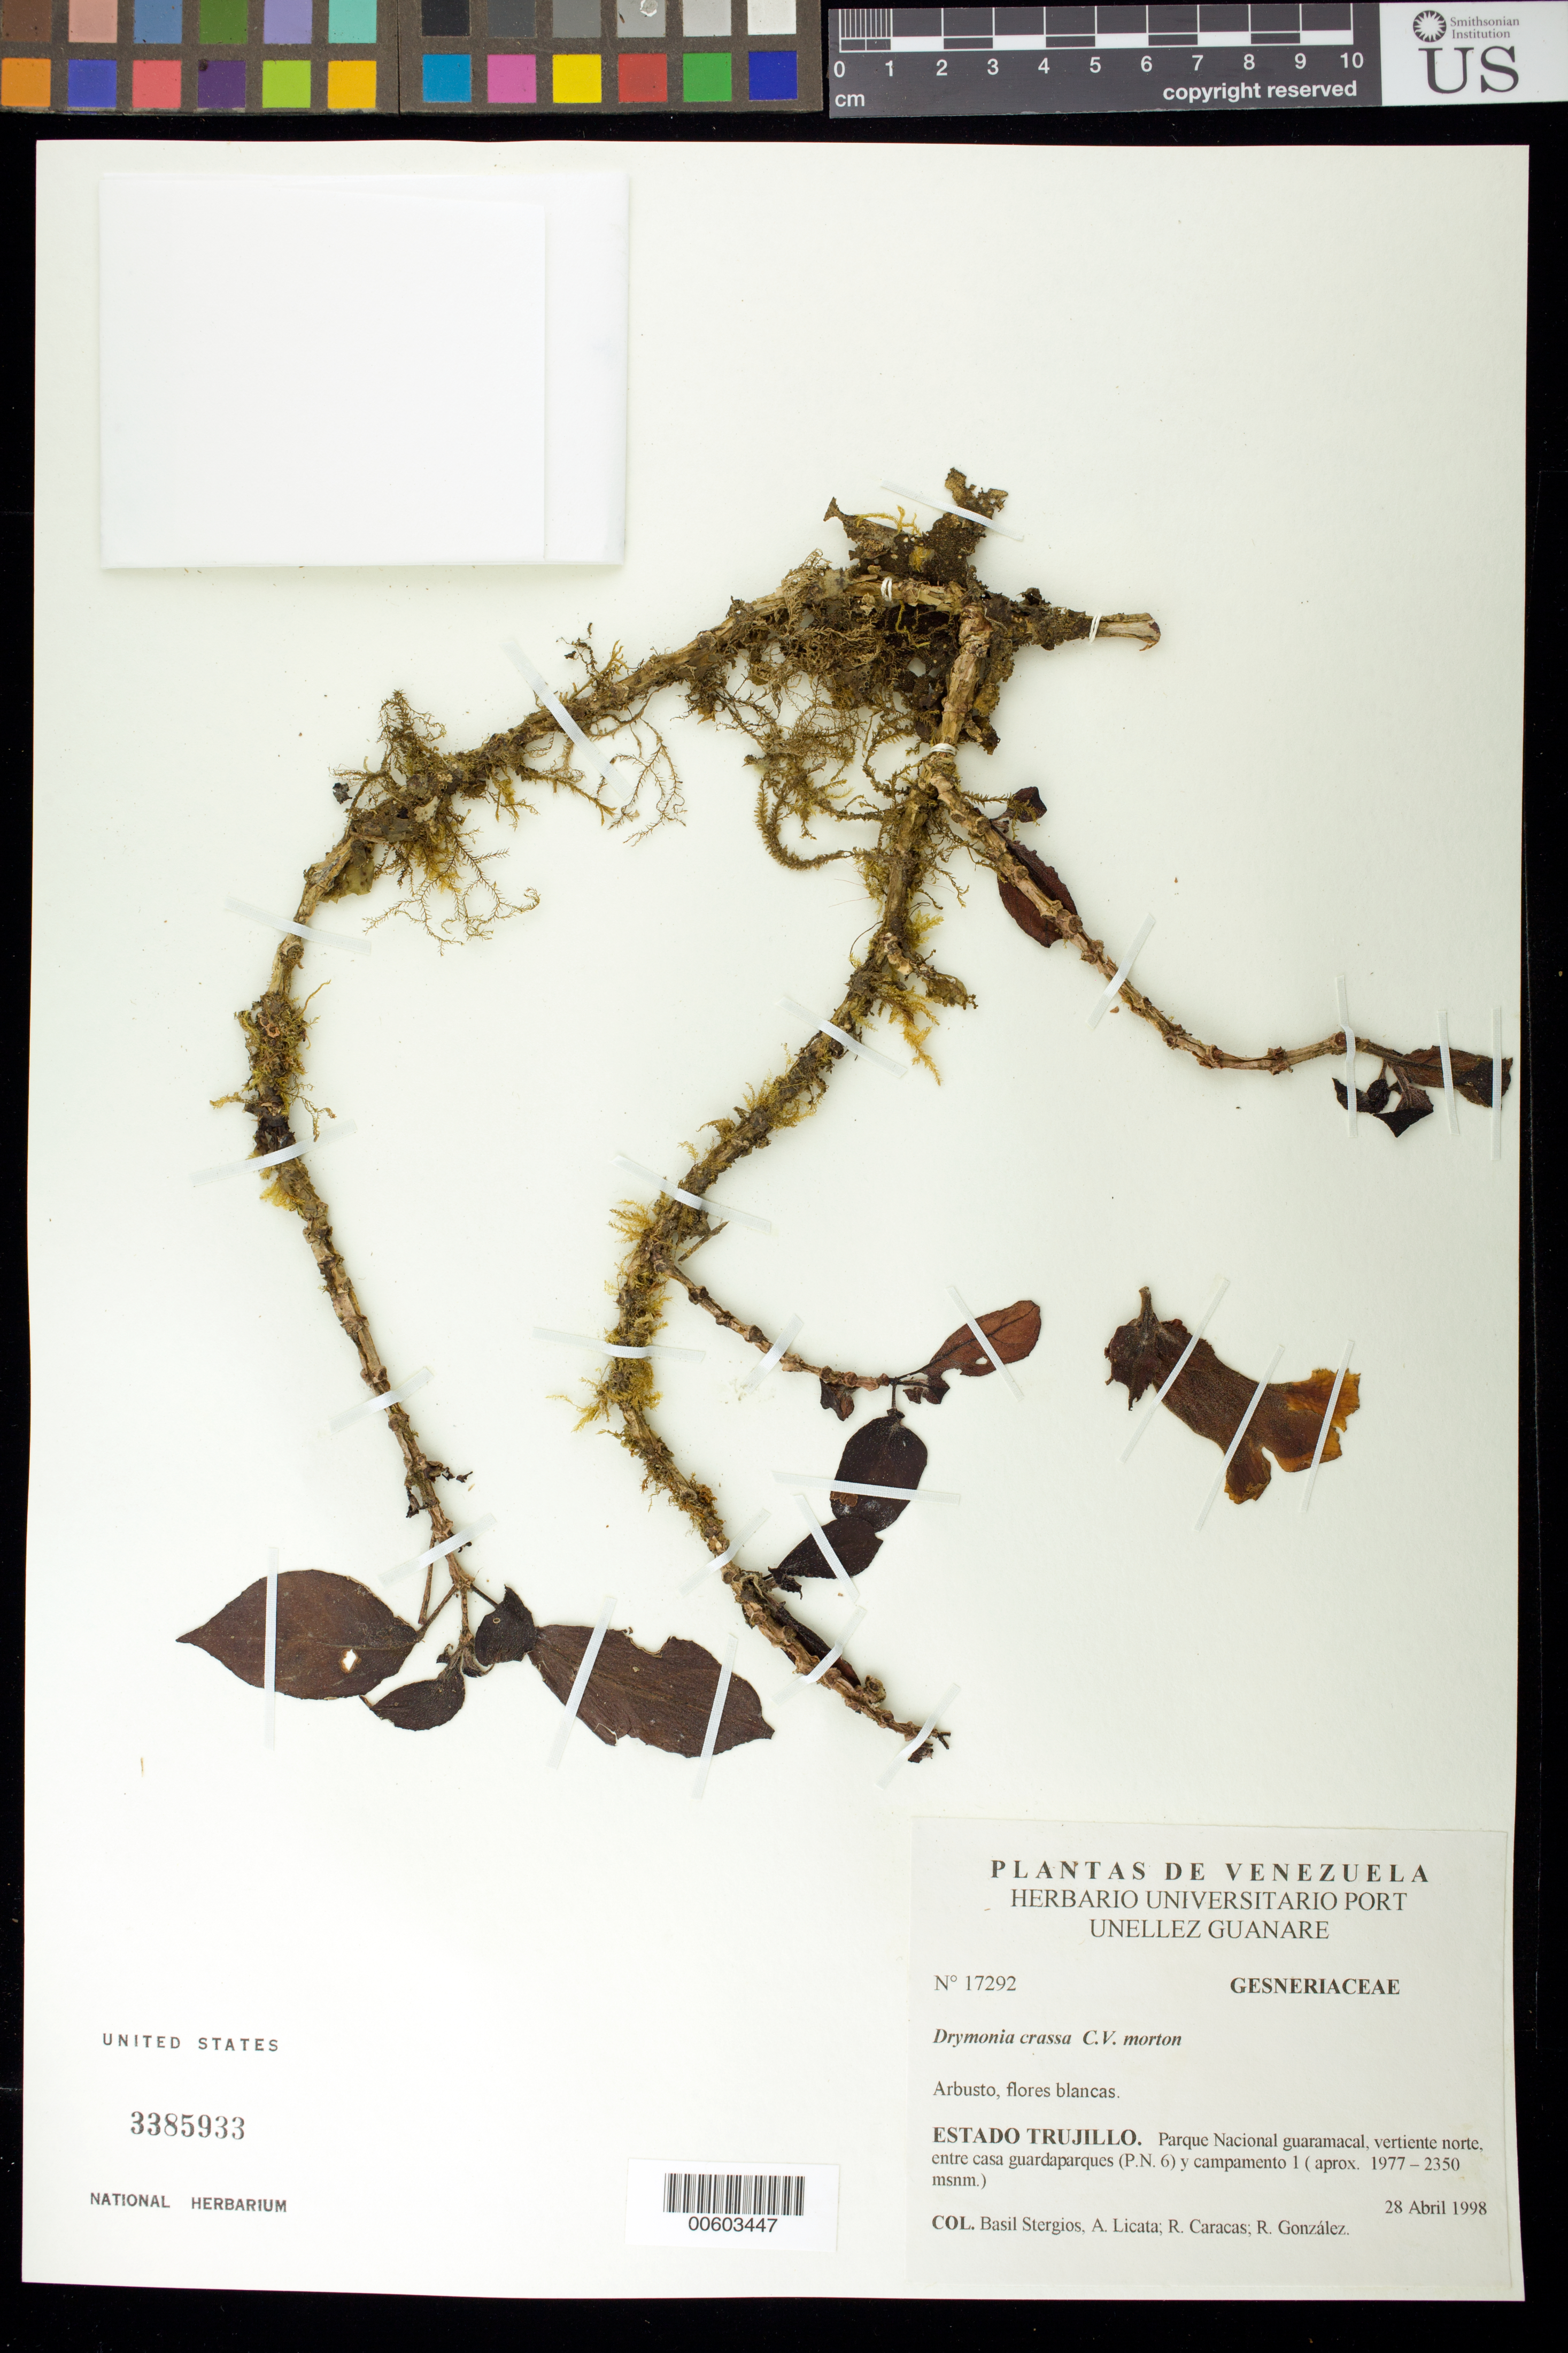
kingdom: Plantae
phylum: Tracheophyta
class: Magnoliopsida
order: Lamiales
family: Gesneriaceae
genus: Drymonia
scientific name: Drymonia crassa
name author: C.V. Morton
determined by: Clark, J. L., (SEL), The Marie Selby Botanical Garden (UNITED STATES)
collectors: B. G. Stergios, A. Licata, R. Caracas & R. González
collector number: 17292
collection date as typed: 28 Apr 1998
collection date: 1998-04-28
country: Venezuela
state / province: Trujillo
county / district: Boconó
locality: Parque Nacional Guaramacal, vertiente N, entre casa guardaparques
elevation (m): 1977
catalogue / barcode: US 3385933